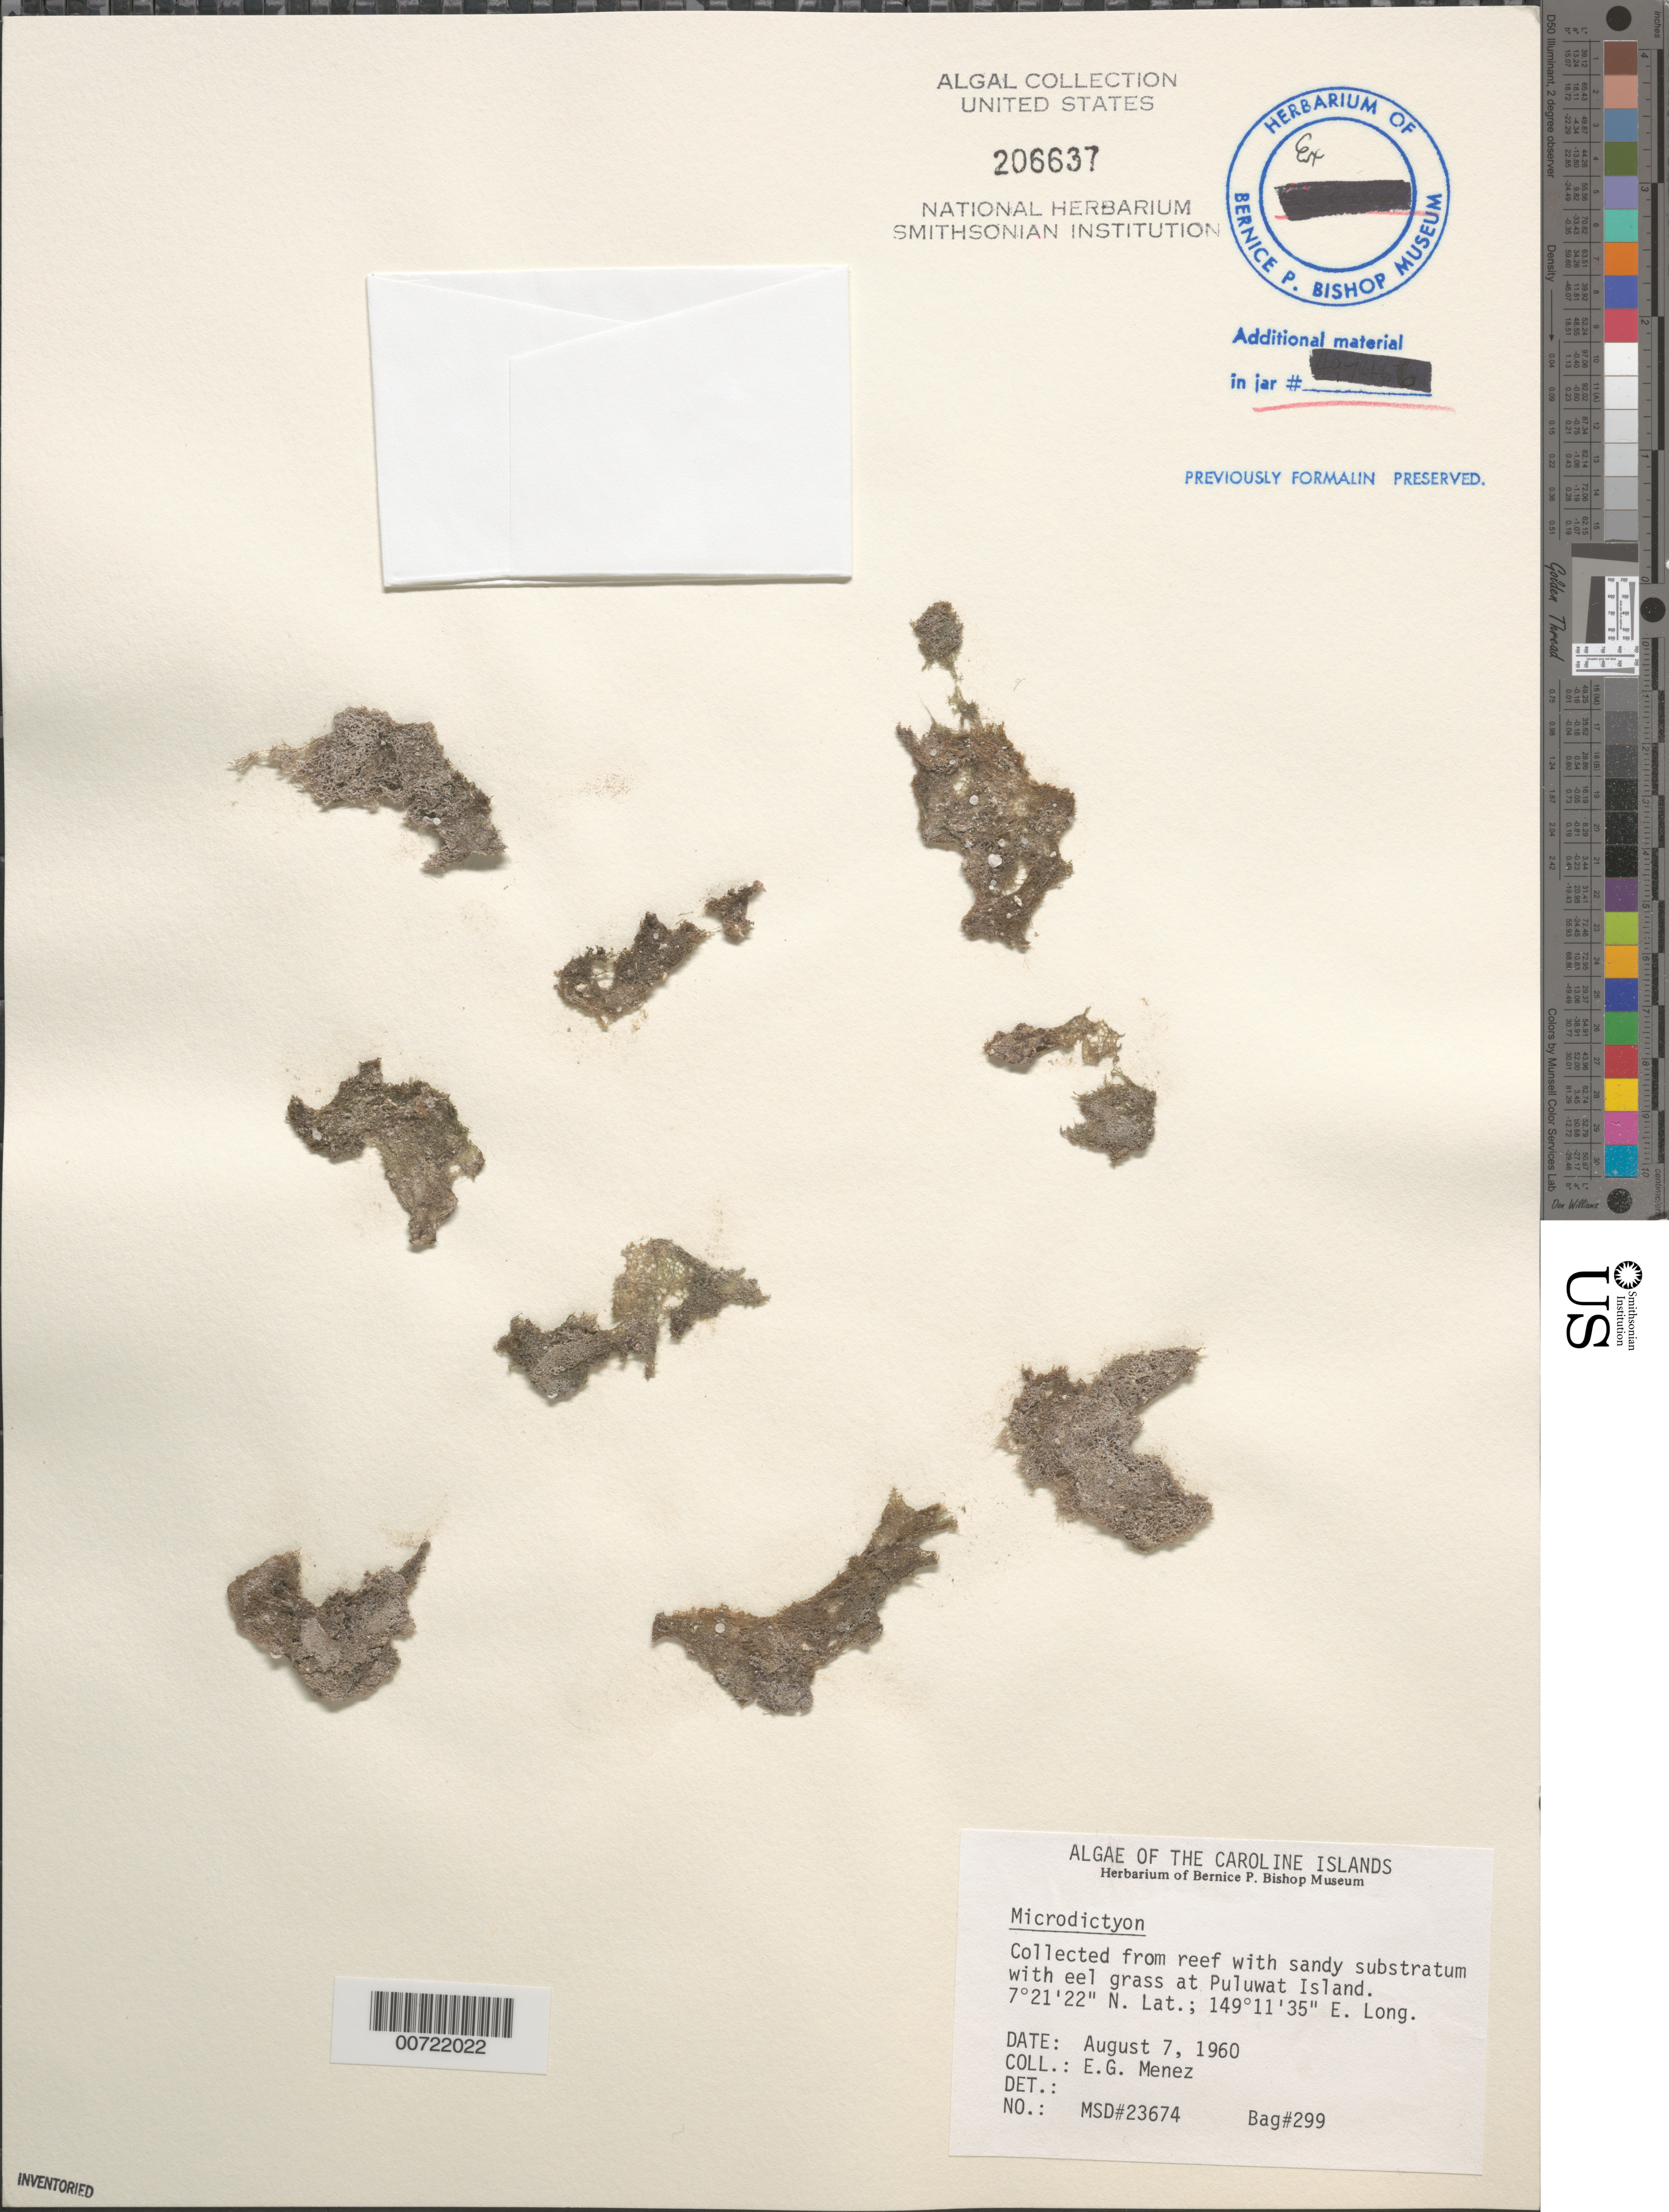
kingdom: Plantae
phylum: Chlorophyta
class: Ulvophyceae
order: Cladophorales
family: Anadyomenaceae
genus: Microdictyon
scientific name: Microdictyon sp.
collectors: Meñez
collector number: MSD 23674 & Bag 299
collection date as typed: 07 Aug 1960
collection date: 1960-08-07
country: Micronesia, Federated States of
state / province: Truk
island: Puluwat Atoll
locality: Puluwat Islet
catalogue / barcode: US 206637